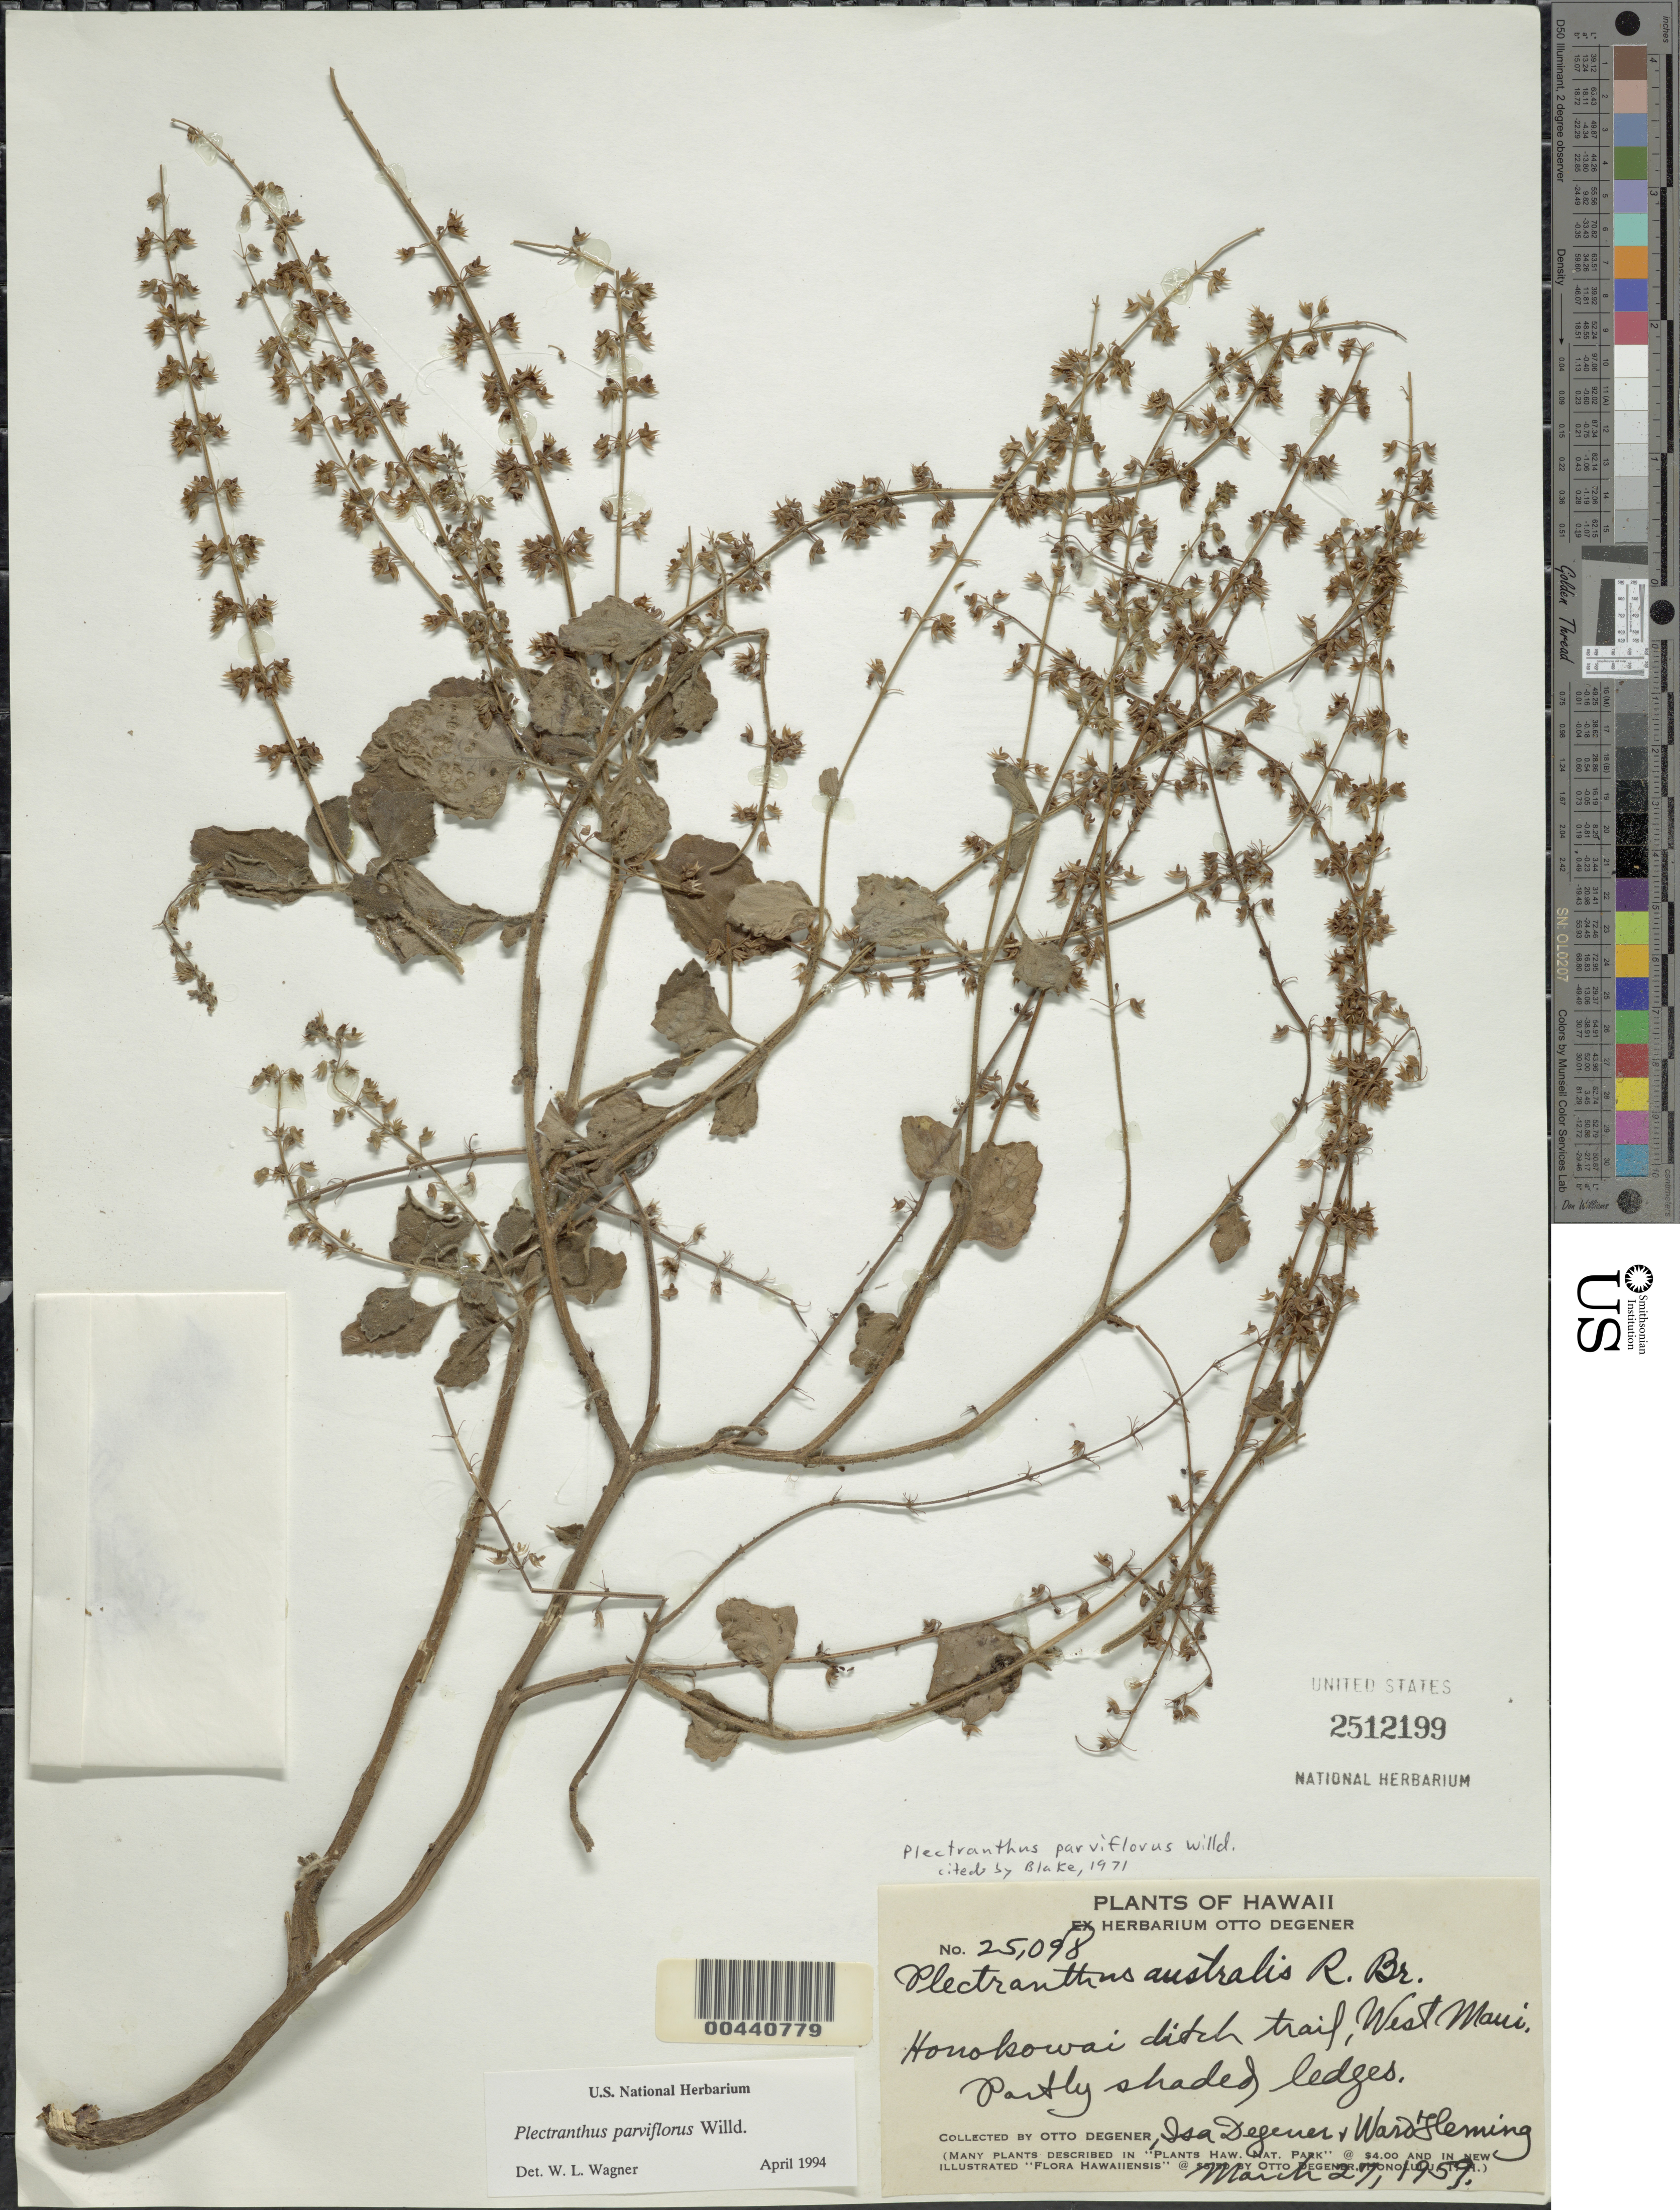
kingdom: Plantae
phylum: Tracheophyta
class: Magnoliopsida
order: Lamiales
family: Lamiaceae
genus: Coleus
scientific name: Coleus australis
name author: (Br.) A.J. Paton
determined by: Wagner, W. L., (BOT), Smithsonian Institution - National Museum of Natural History (UNITED STATES)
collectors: O. Degener, I. Degener & W. Fleming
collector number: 25098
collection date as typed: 27 Mar 1959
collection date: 1959-03-27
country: United States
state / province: Hawaii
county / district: Maui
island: Maui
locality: W Maui, Honokowai ditch trail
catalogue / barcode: US 2512199